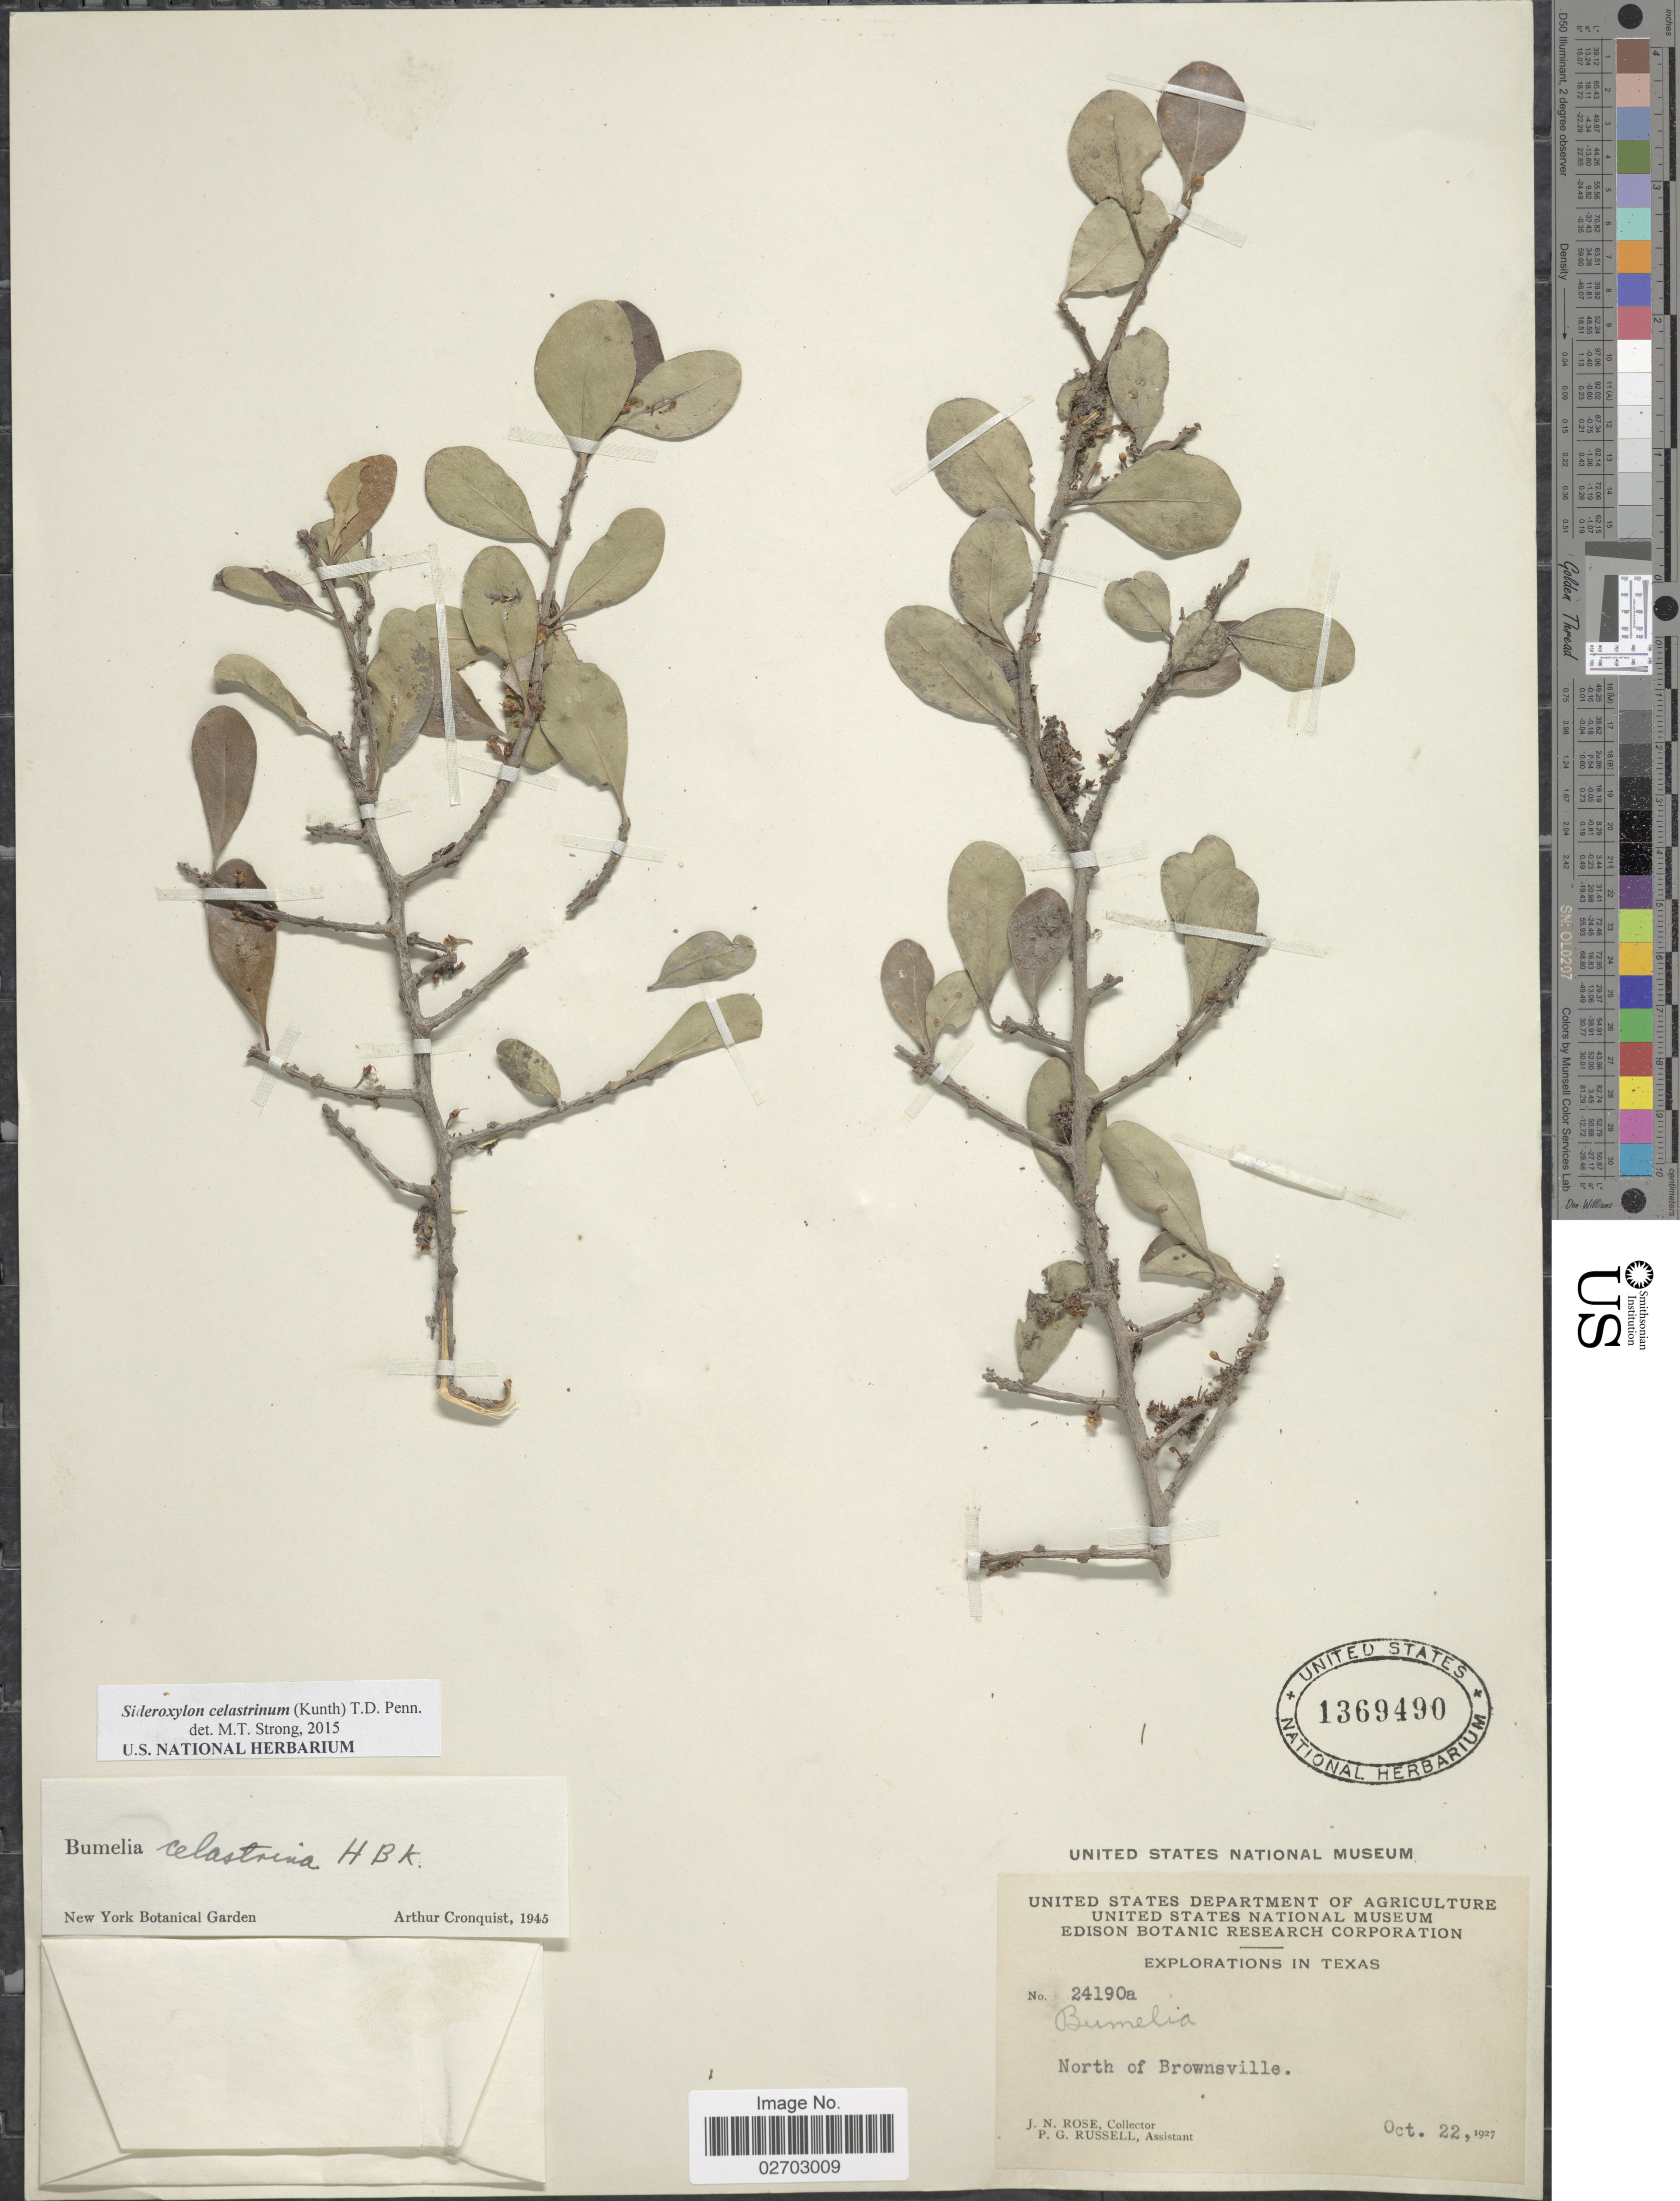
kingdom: Plantae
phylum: Tracheophyta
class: Magnoliopsida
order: Ericales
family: Sapotaceae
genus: Sideroxylon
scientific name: Sideroxylon celastrinum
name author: (Kunth) T.D. Penn.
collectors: J. N. Rose & P. G. Russell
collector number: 24190a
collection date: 1927-10-22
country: United States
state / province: Texas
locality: North of Brownsville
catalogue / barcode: US 1369490